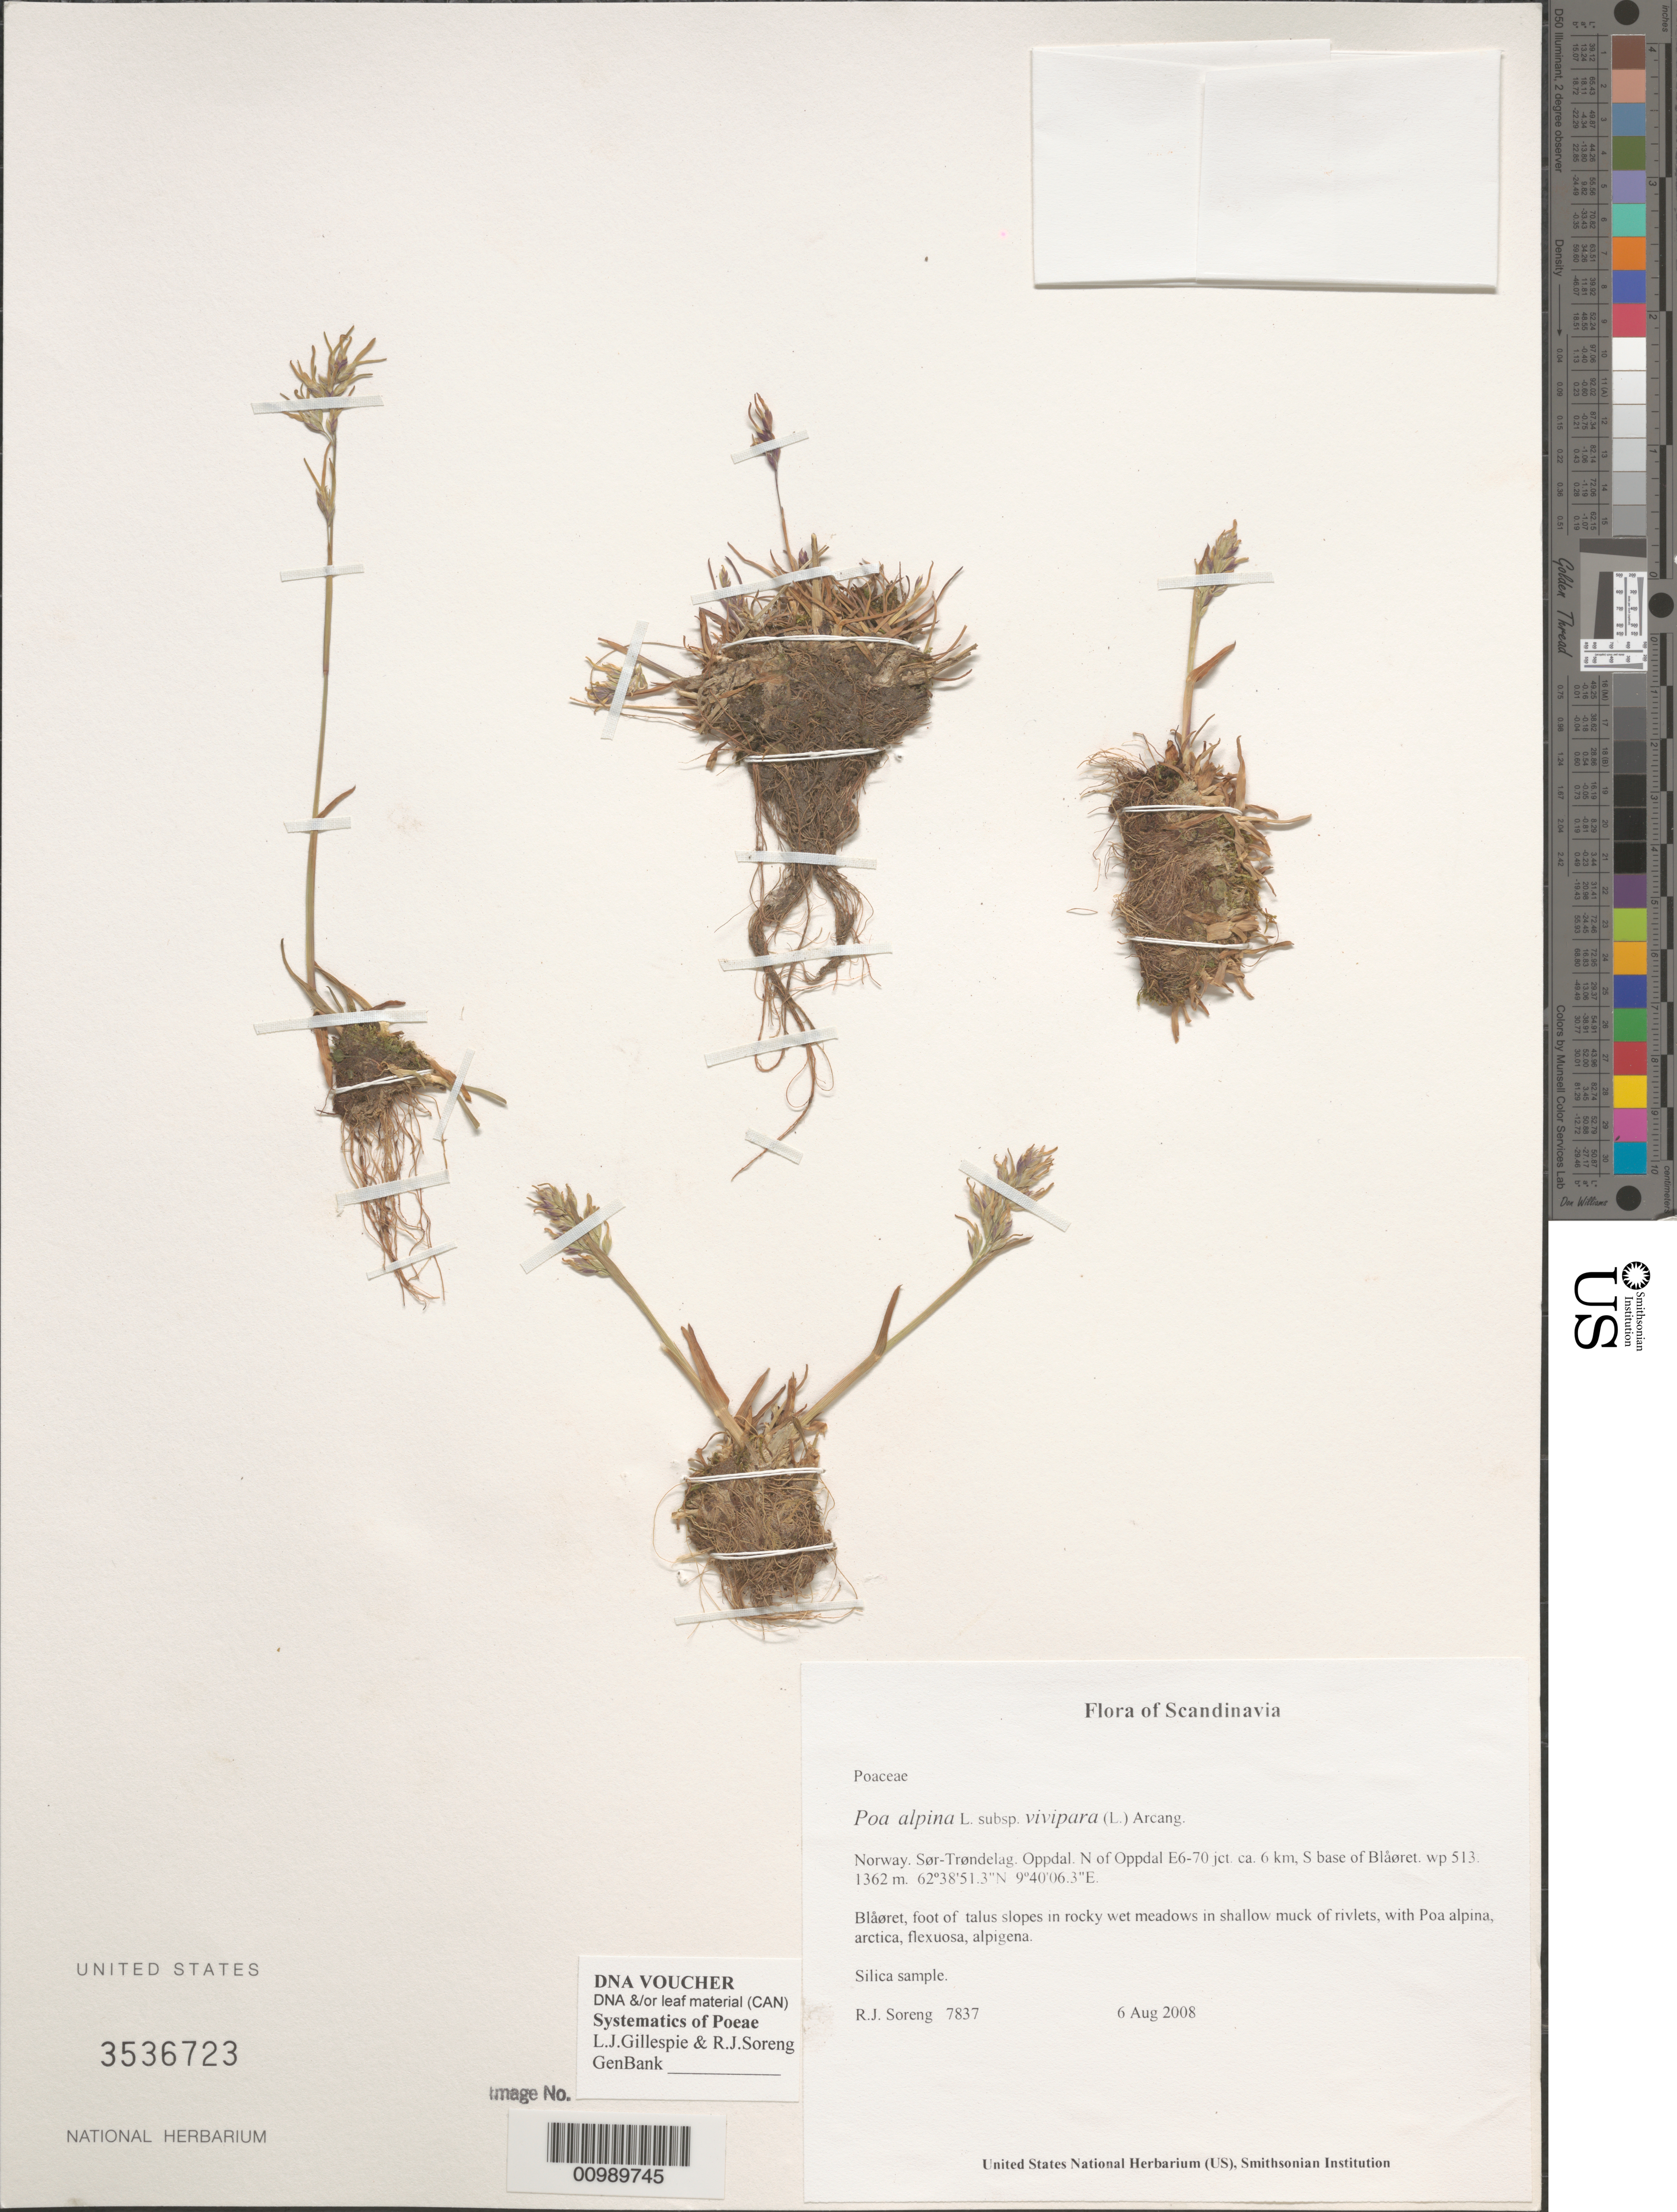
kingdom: Plantae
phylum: Tracheophyta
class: Liliopsida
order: Poales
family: Poaceae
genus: Poa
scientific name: Poa alpina subsp. vivipara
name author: (L.) Arcang.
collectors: R. J. Soreng & N. L. Soreng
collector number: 7837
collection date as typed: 06 Aug 2008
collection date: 2008-08-06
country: Norway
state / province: Trøndelag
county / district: Oppdal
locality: N of Oppdal E6-70 jct. ca. 6 km, S base of Blåøret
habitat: Blåøret, foot of talus slopes in rocky wet meadows in shallow muck of rivlets, with Poa alpina, arctica, flexuosa, alpigena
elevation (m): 1362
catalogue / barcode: US 3536723